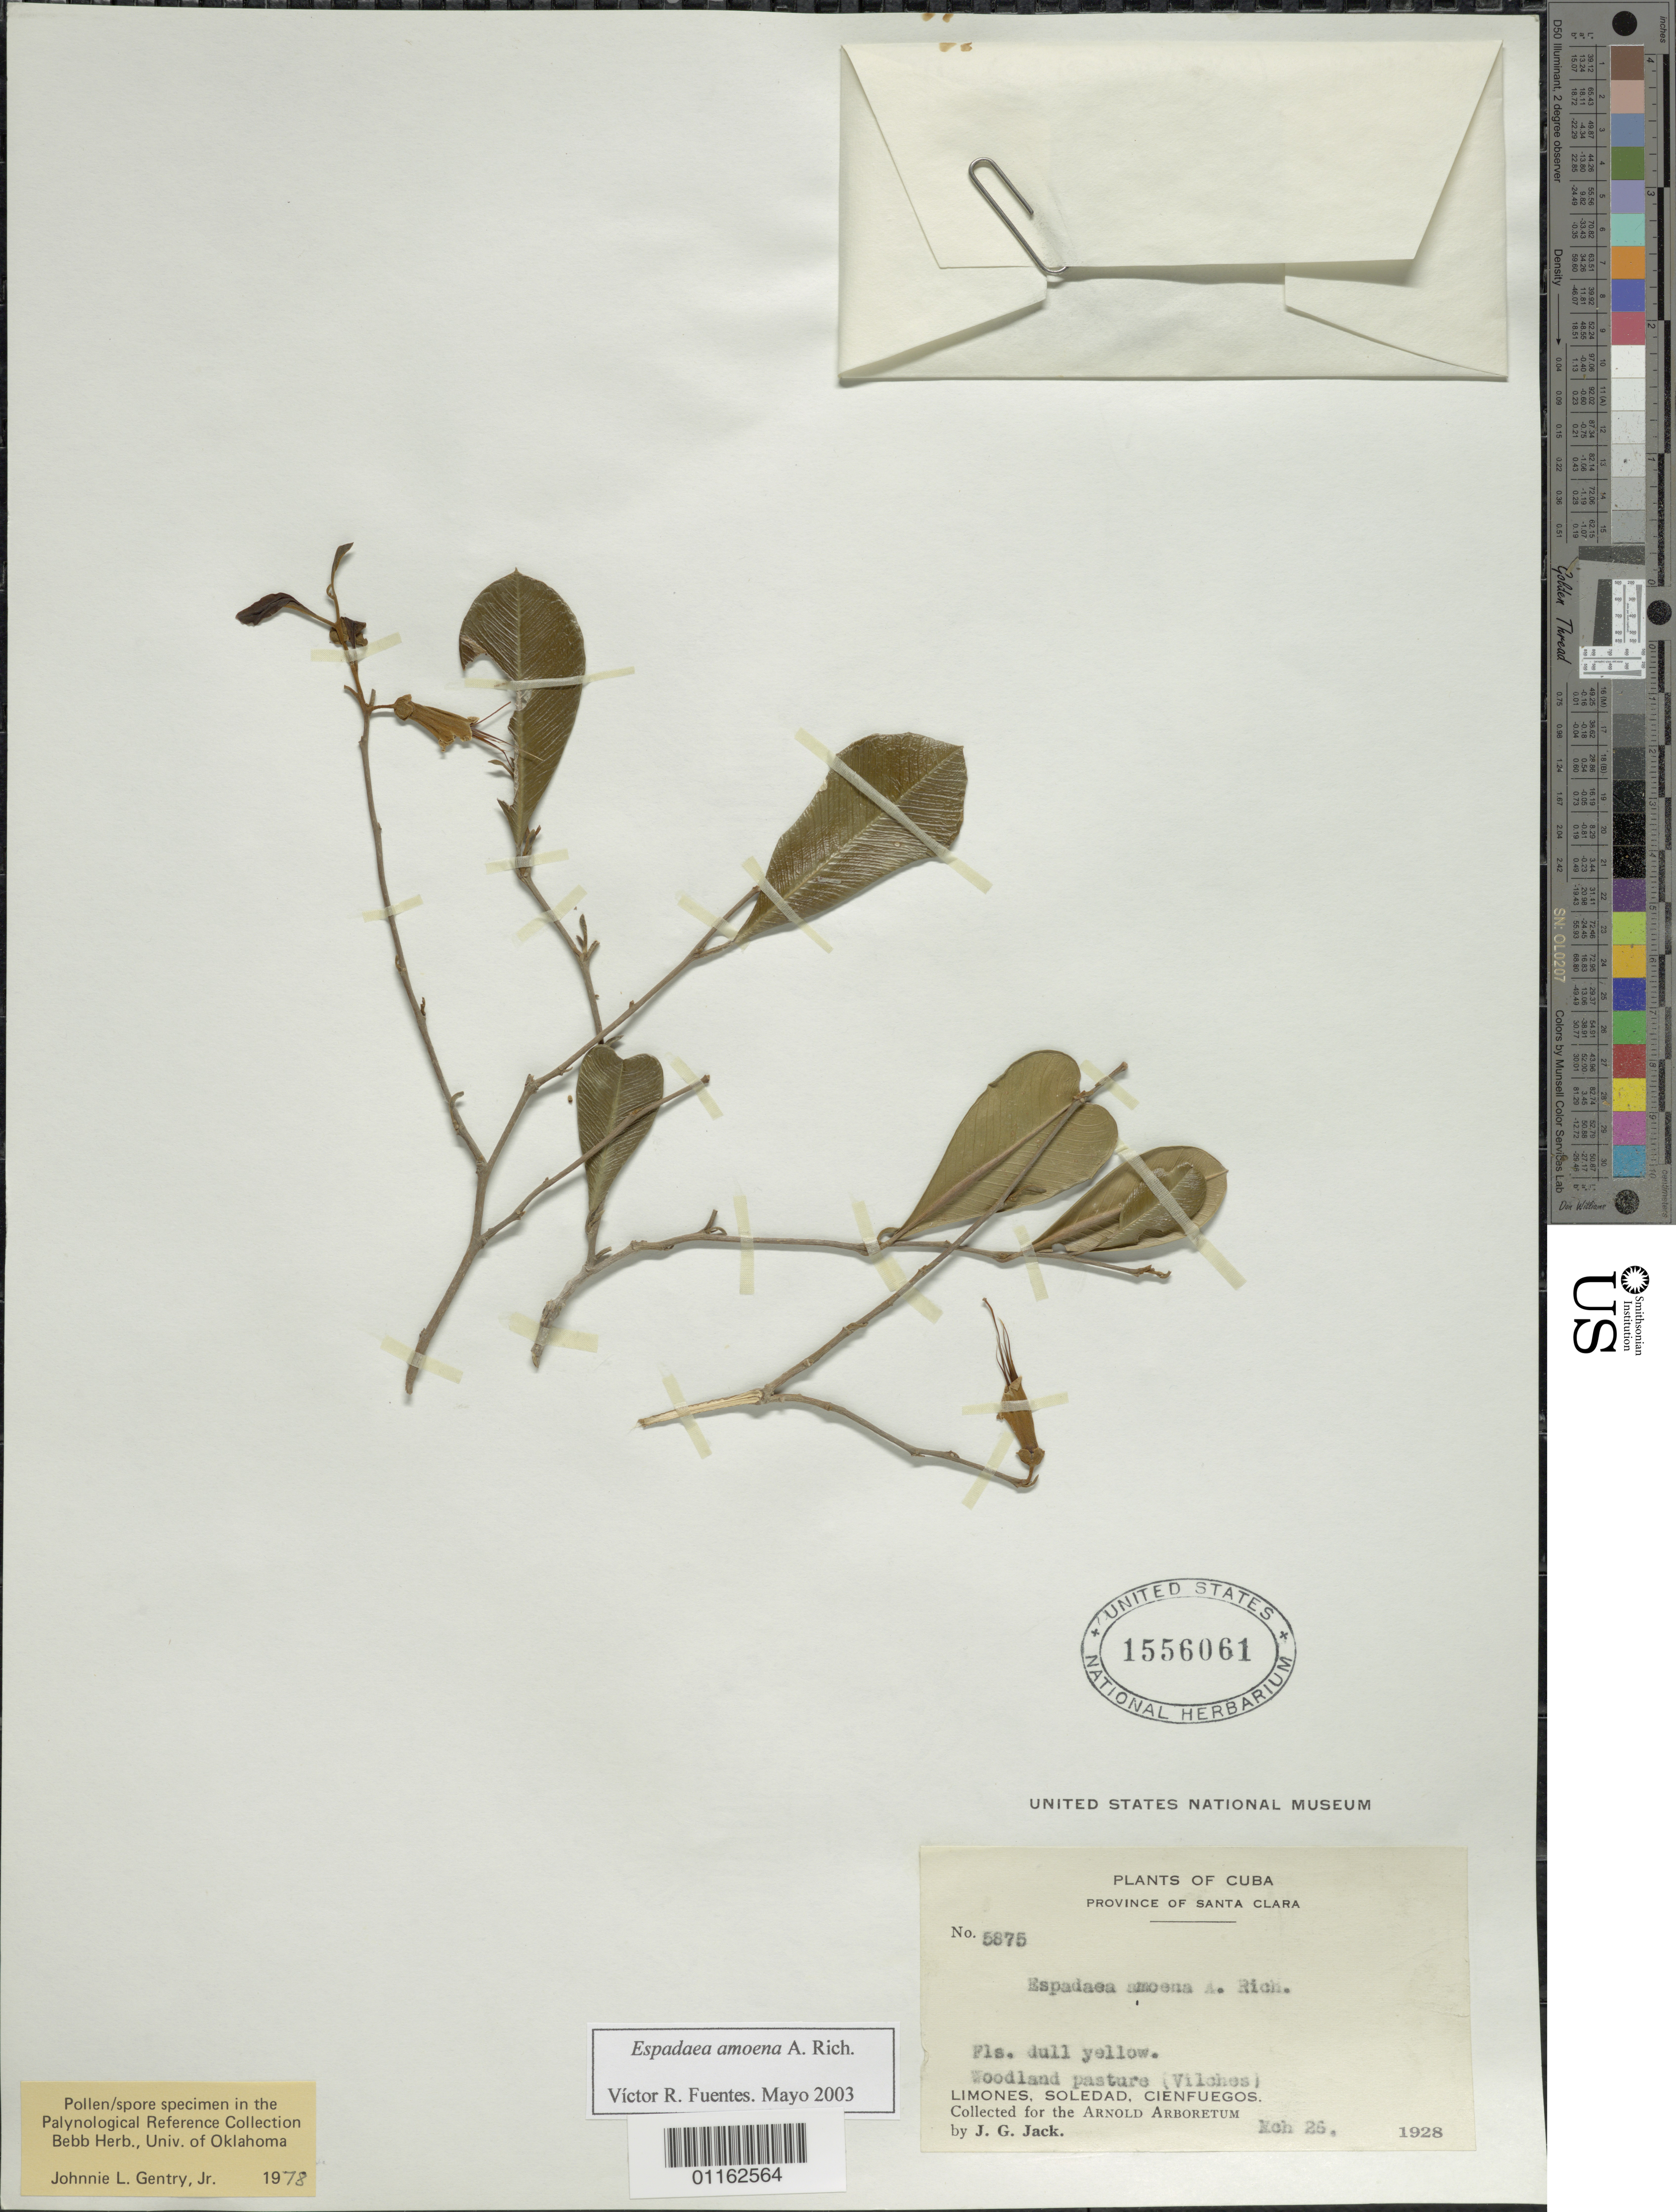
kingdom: Plantae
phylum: Tracheophyta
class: Magnoliopsida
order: Solanales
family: Solanaceae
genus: Espadaea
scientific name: Espadaea amoena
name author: A. Rich.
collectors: J. G. Jack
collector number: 5875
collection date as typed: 26 --- 1928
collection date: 1928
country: Cuba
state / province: Villa Clara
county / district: Santa Clara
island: Cuba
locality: Limones, Soledad, Cienfuegos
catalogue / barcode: US 1556061